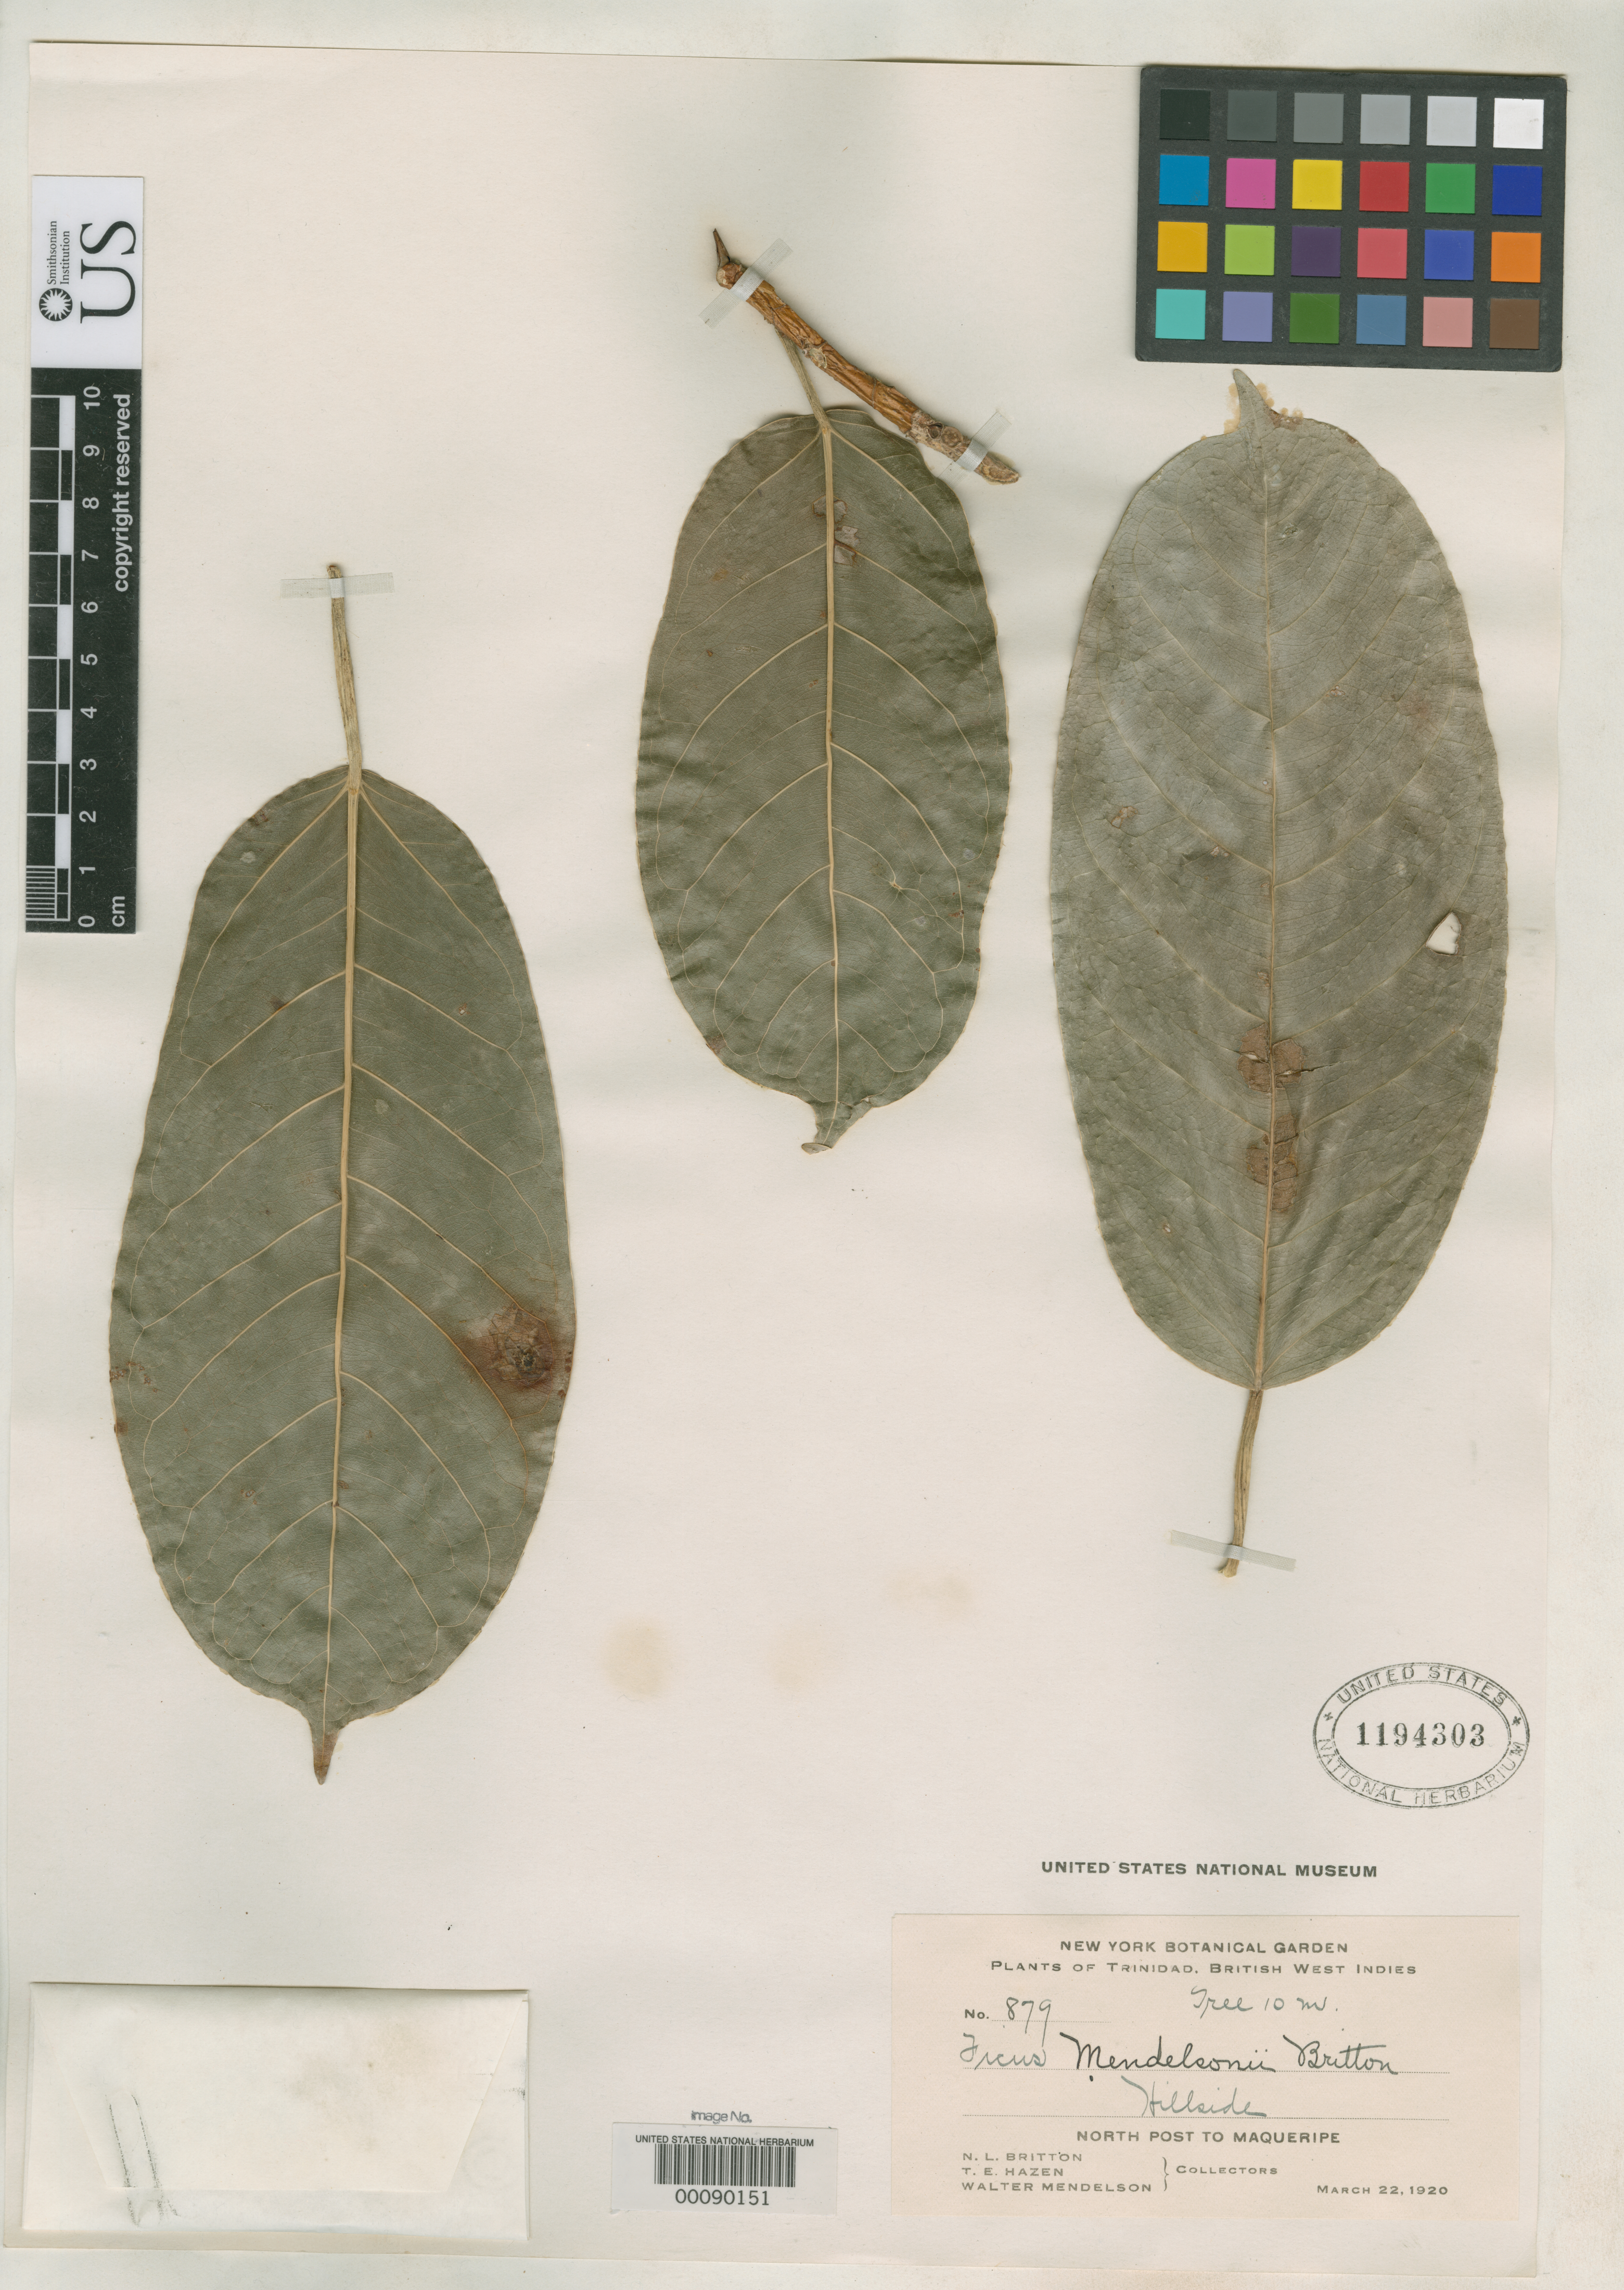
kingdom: Plantae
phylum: Tracheophyta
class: Magnoliopsida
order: Rosales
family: Moraceae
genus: Ficus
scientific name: Ficus mendelsonii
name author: Britton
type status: Isotype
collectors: N. Britton, T. E. Hazen & W. Mendelson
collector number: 879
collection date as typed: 22 Mar 1920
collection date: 1920-03-22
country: Trinidad and Tobago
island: Trinidad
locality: North Post to Maqueripe.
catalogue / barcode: US 1194303